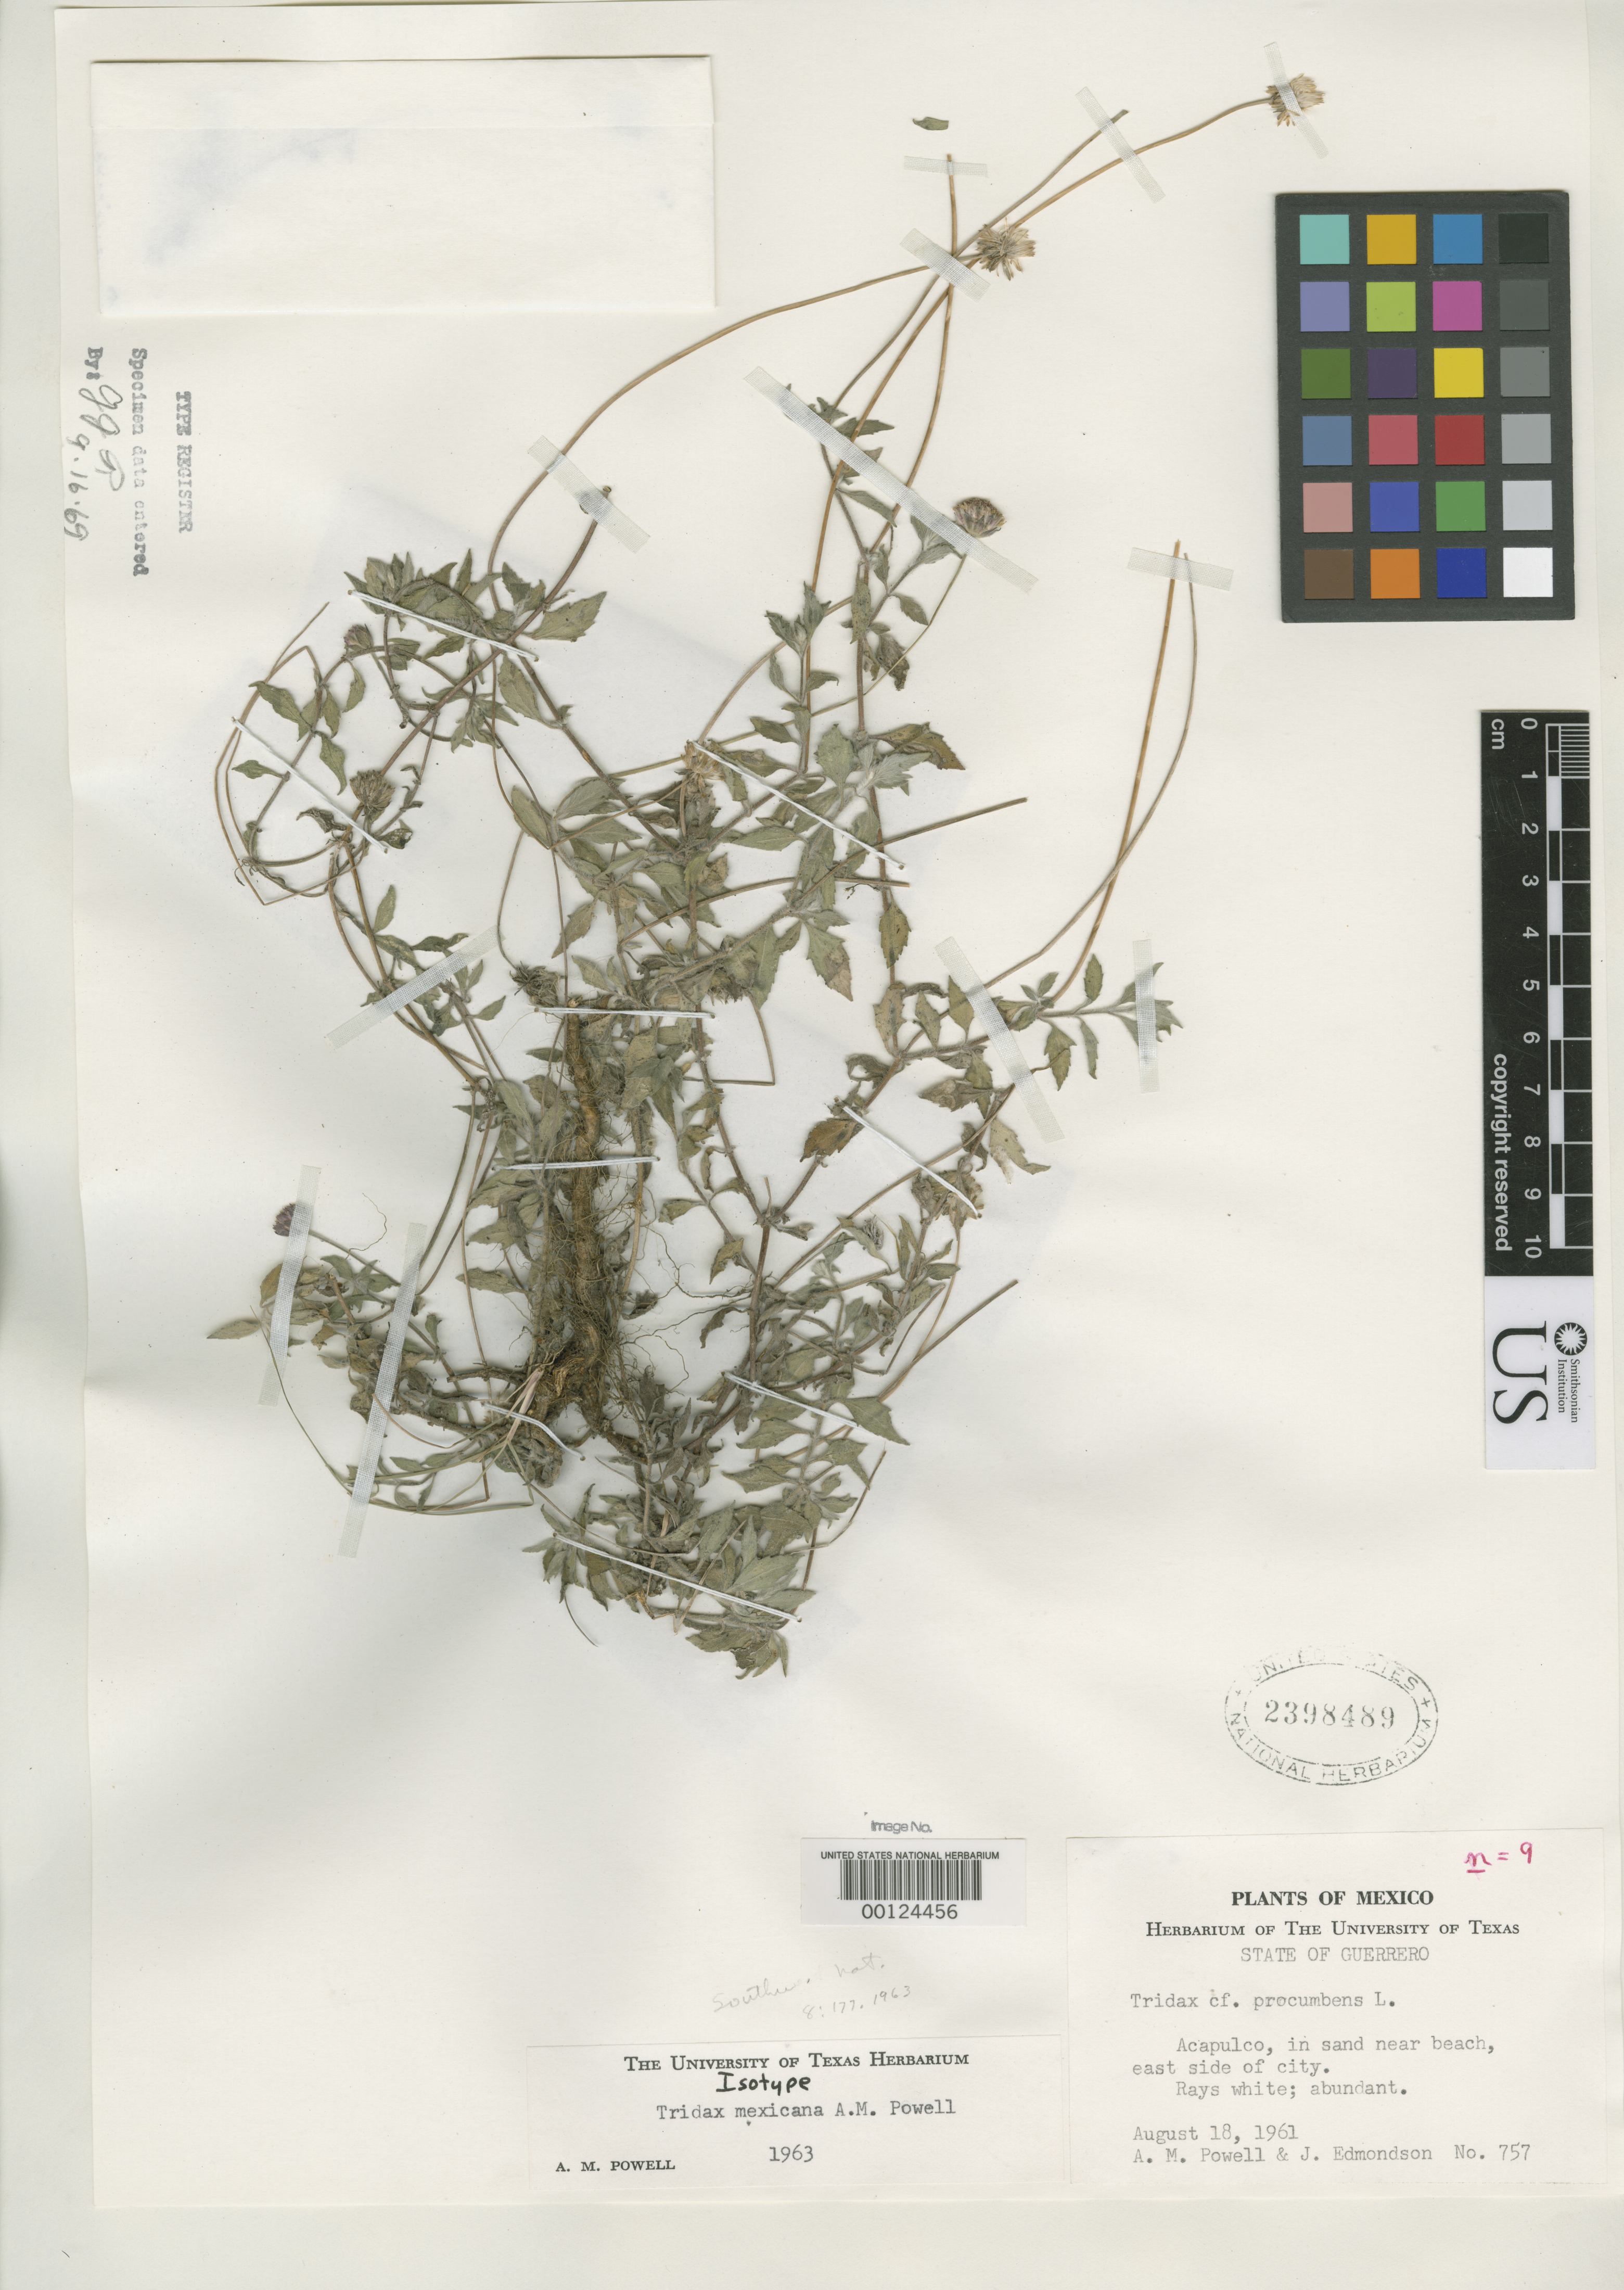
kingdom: Plantae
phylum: Tracheophyta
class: Magnoliopsida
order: Asterales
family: Asteraceae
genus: Tridax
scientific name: Tridax mexicana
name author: A.M. Powell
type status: Isotype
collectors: A. M. Powell & J. Edmondson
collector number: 757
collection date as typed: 18 Aug 1961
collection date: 1961-08-18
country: Mexico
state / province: Guerrero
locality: Acapulco.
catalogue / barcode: US 2398489